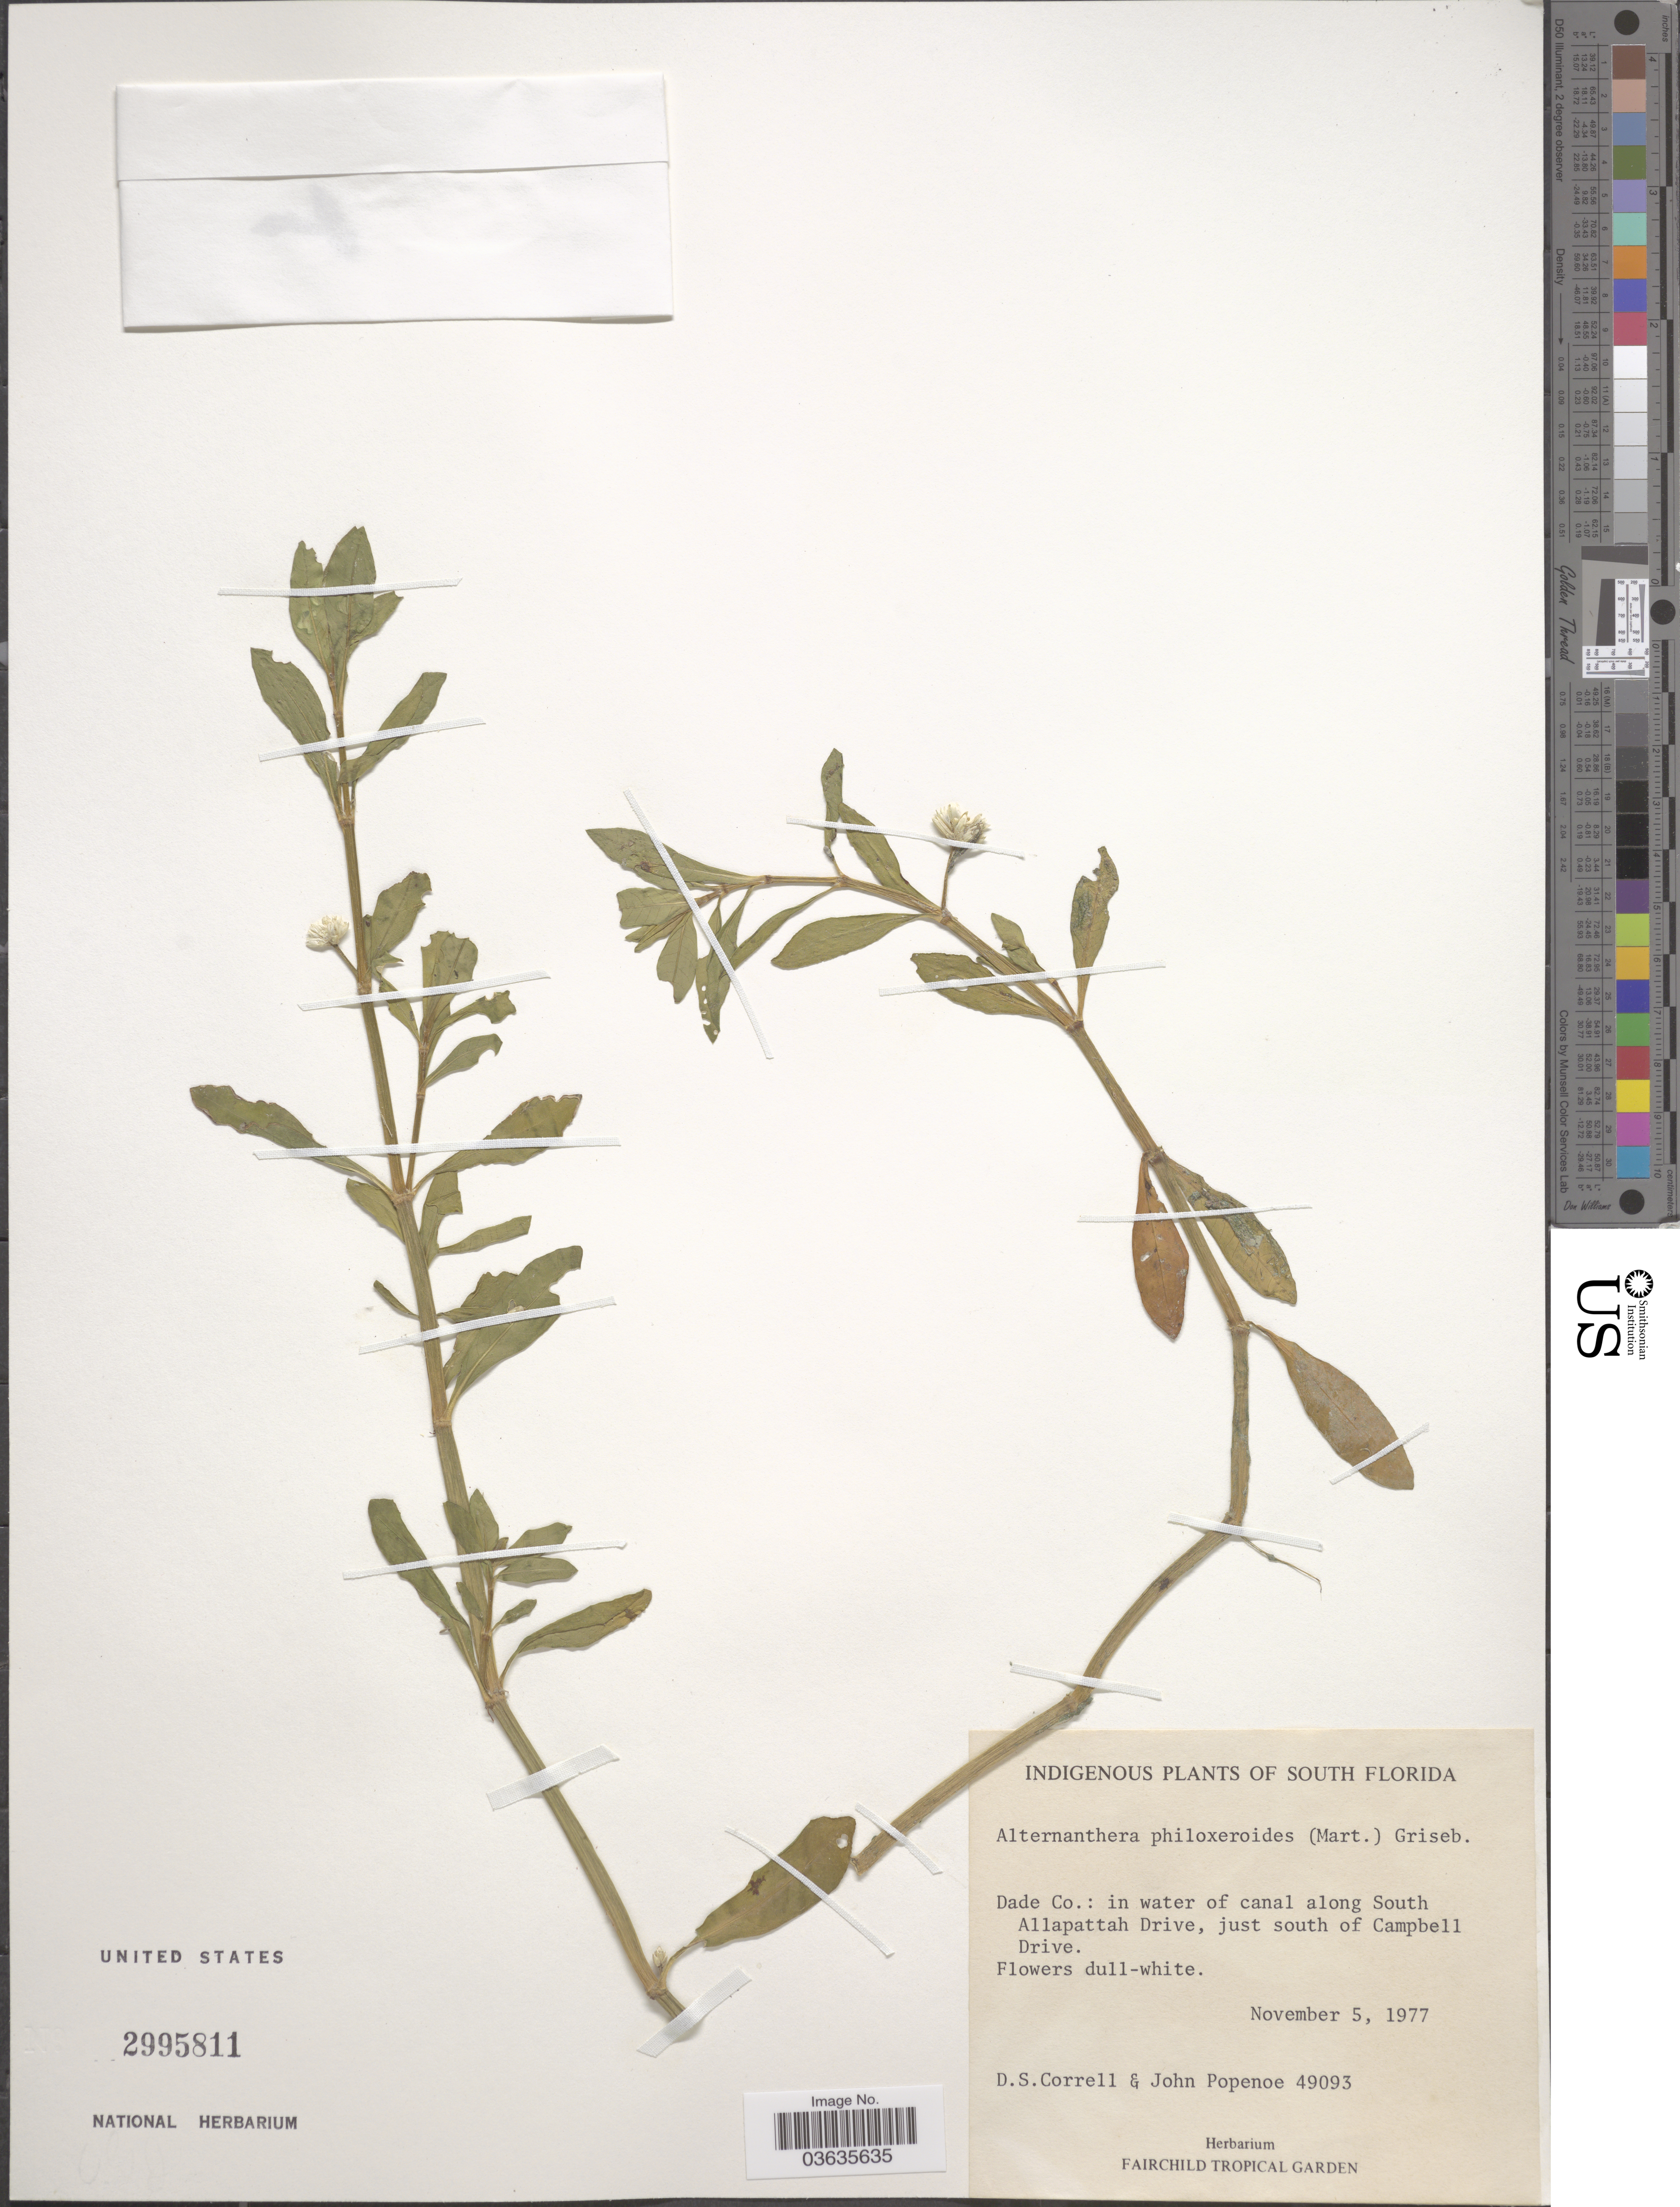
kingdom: Plantae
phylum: Tracheophyta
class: Magnoliopsida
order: Caryophyllales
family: Amaranthaceae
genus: Alternanthera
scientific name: Alternanthera philoxeroides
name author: (Mart.) Griseb.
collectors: D. S. Correll & J. Popenoe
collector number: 49093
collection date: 1977-11-05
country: United States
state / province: Florida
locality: Dade Co.: in water of canal along South Allapattah Drive, just south of Campbell Drive. South Florida.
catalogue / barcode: US 2995811